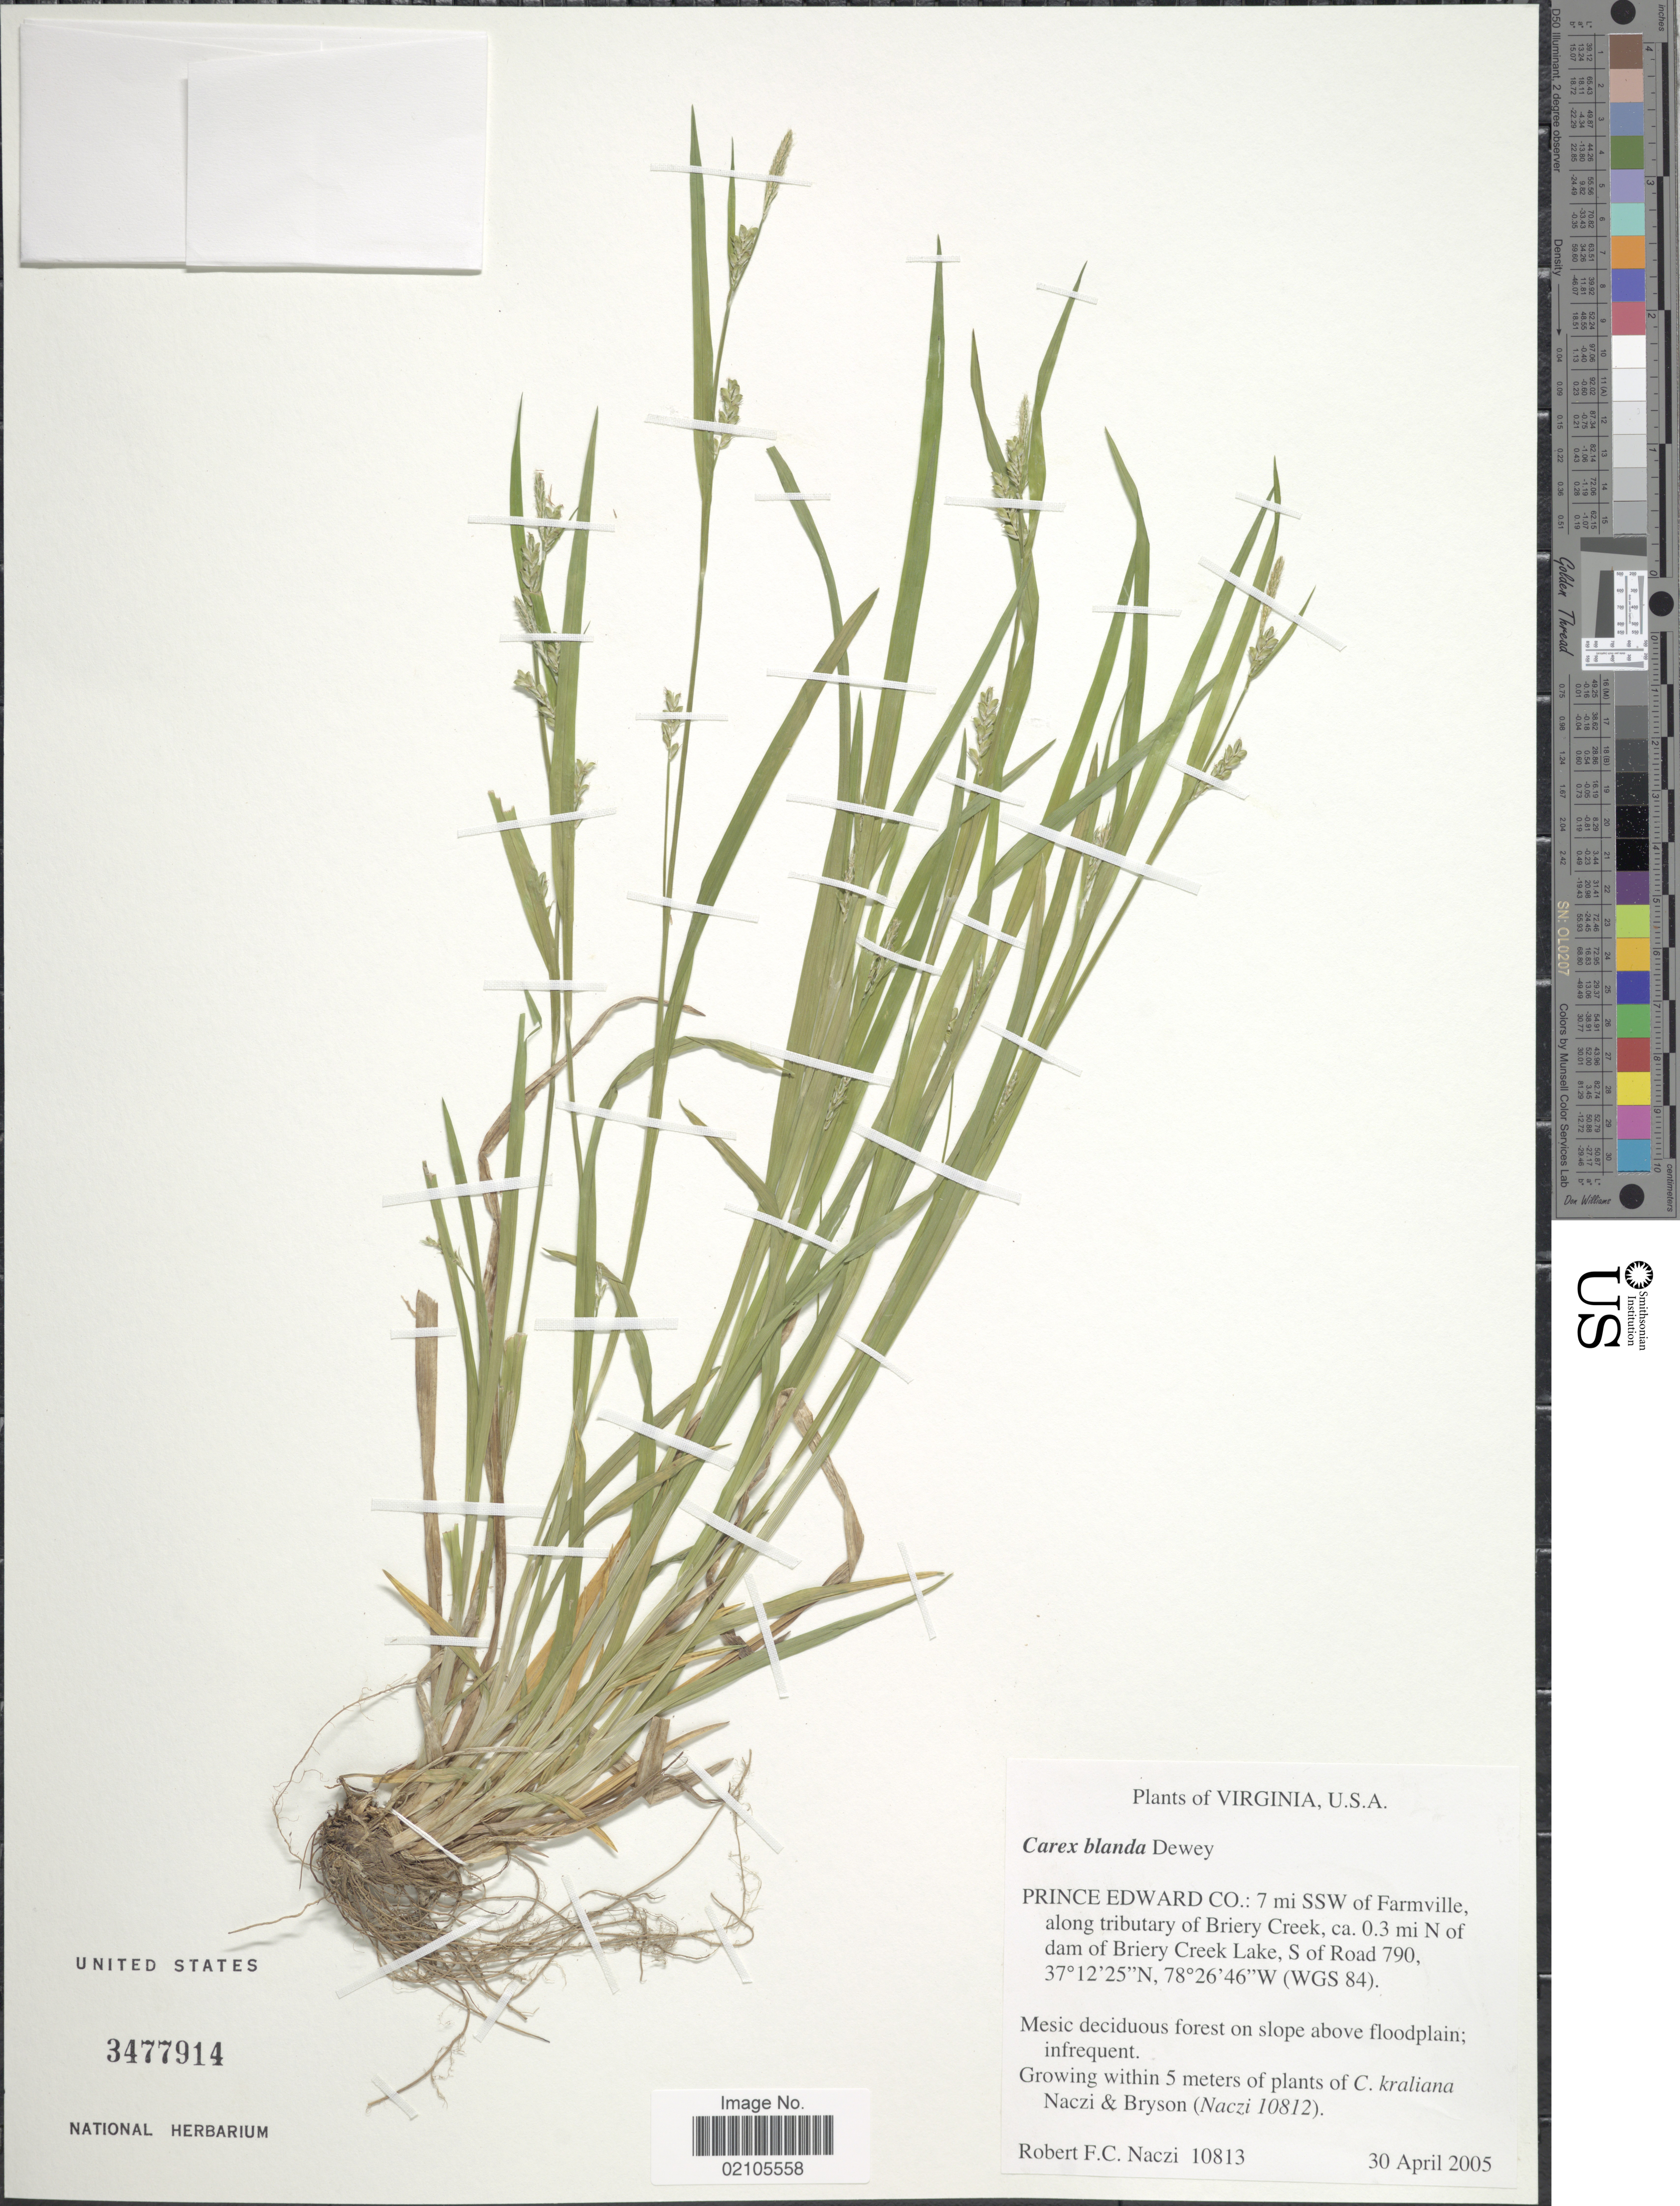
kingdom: Plantae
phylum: Tracheophyta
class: Liliopsida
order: Poales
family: Cyperaceae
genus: Carex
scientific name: Carex blanda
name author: Dewey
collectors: R. F. C. Naczi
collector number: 10813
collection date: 2005-04-30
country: United States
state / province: Virginia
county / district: Prince Edward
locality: Prince Edward Co.: 7 mi SSW of Farmville, along tributary of Briery Creek, 0.3 mi N of dam of Briery Lake, S of Road 790 (WGS 84)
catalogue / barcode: US 3477914